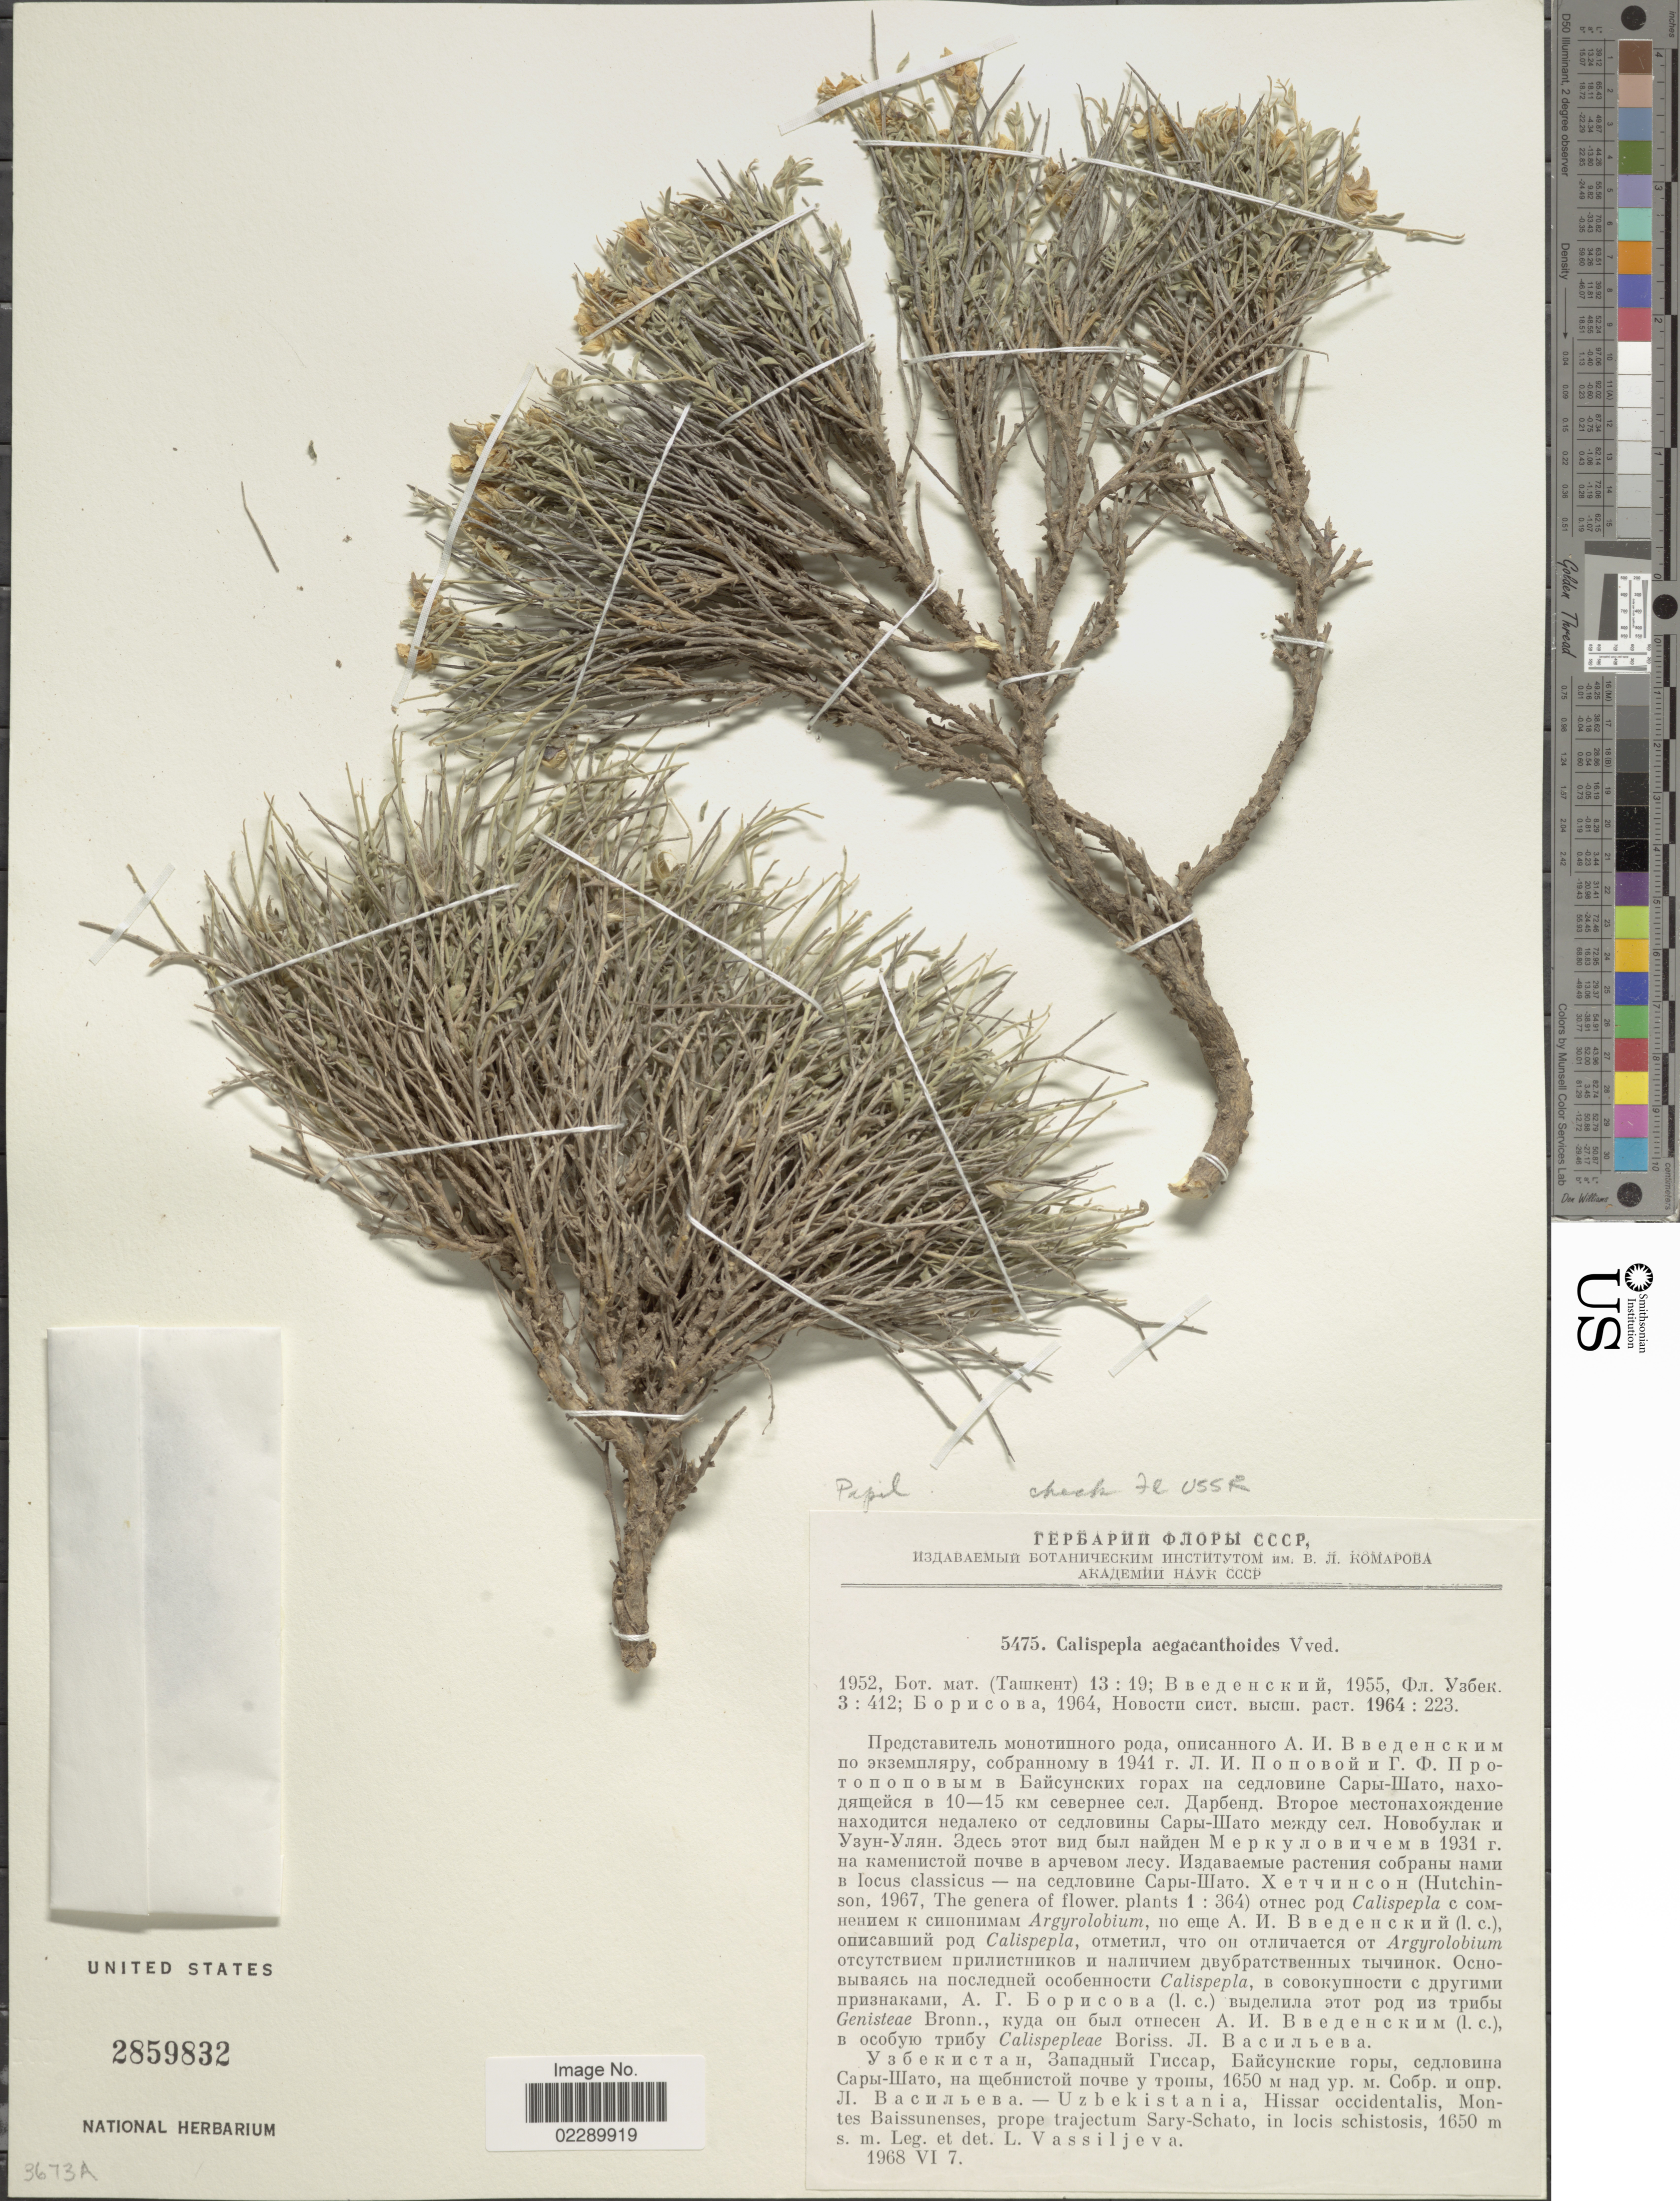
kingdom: Plantae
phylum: Tracheophyta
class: Magnoliopsida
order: Fabales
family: Fabaceae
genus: Argyrolobium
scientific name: Argyrolobium aegacanthoides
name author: (Vved.) Moteetee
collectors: L. Vassiljeva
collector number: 5475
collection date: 1968-06-07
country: Uzbekistan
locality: Uzbekistania, Hissar occidentalis, Montes Baissunenses, prope trajectum Sary-Schato, in locis schistosis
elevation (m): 1650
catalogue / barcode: US 2859832